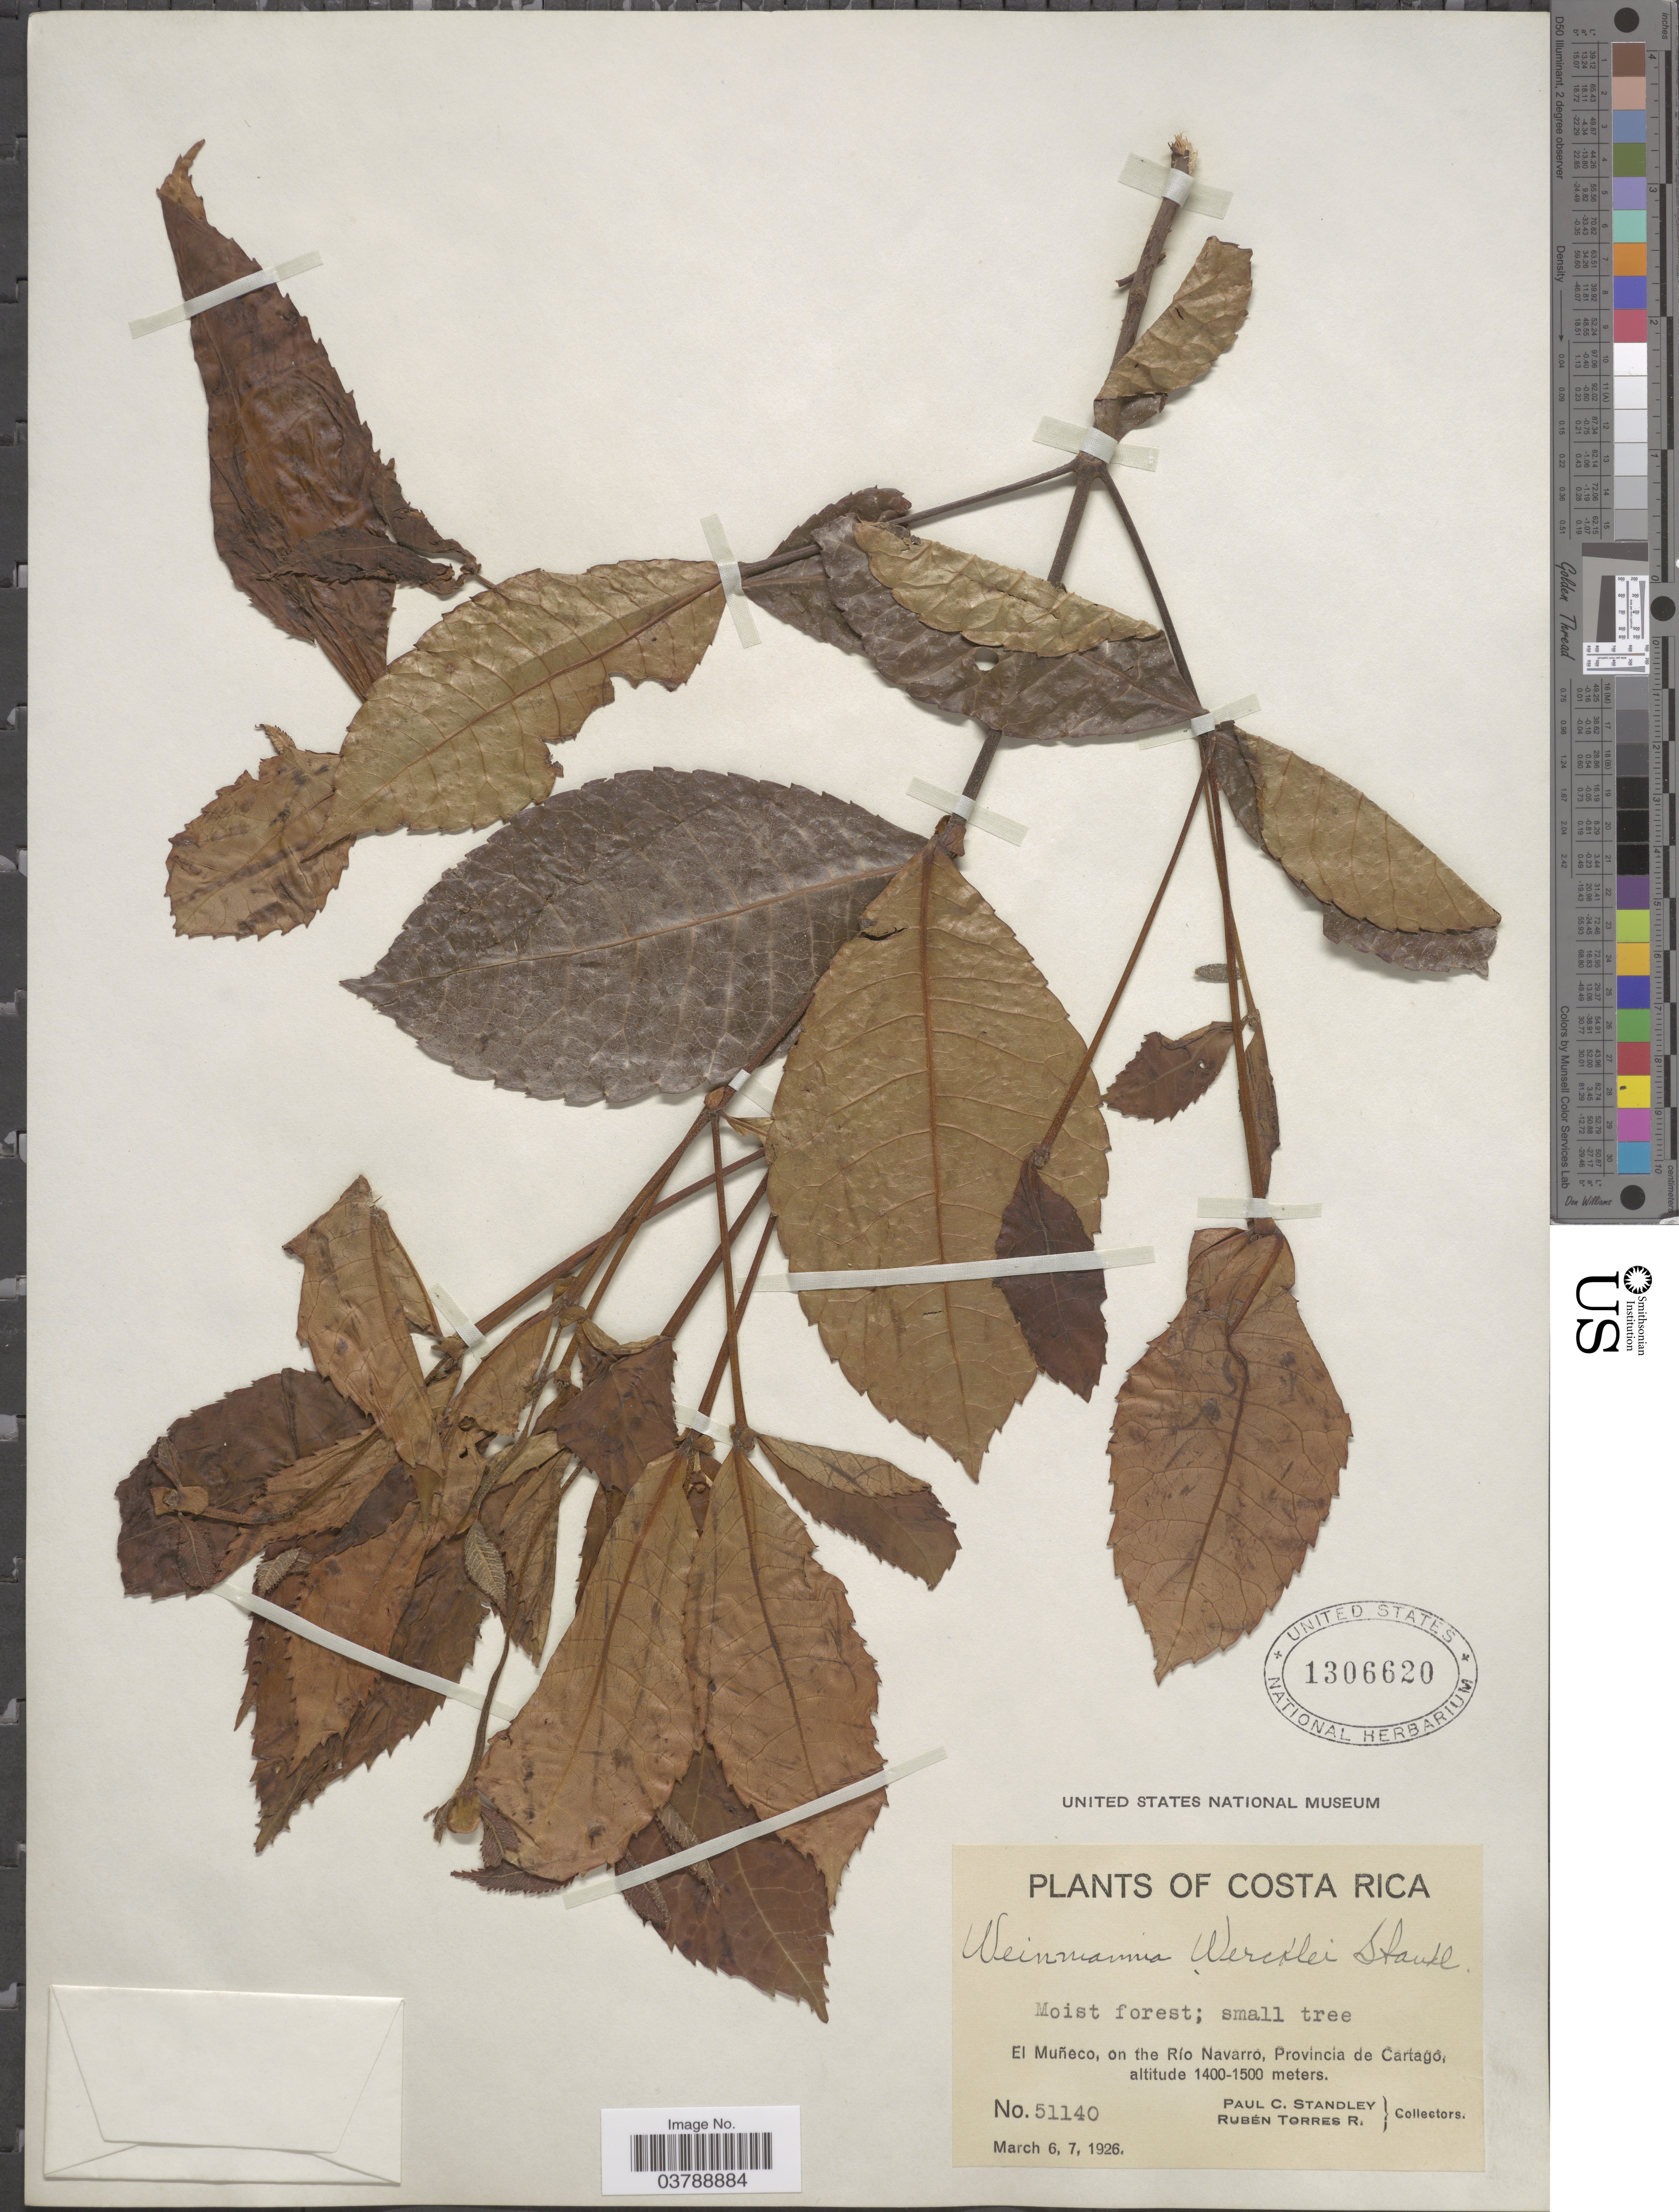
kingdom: Plantae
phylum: Tracheophyta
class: Magnoliopsida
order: Oxalidales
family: Cunoniaceae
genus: Weinmannia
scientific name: Weinmannia wercklei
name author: Standl.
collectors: P. C. Standley & R. Torres Rojas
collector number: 51140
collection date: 1926-03-06/1926-03-07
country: Costa Rica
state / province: Cartago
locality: El Muñeco, on the Río Navarro.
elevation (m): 1400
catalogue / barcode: US 1306620